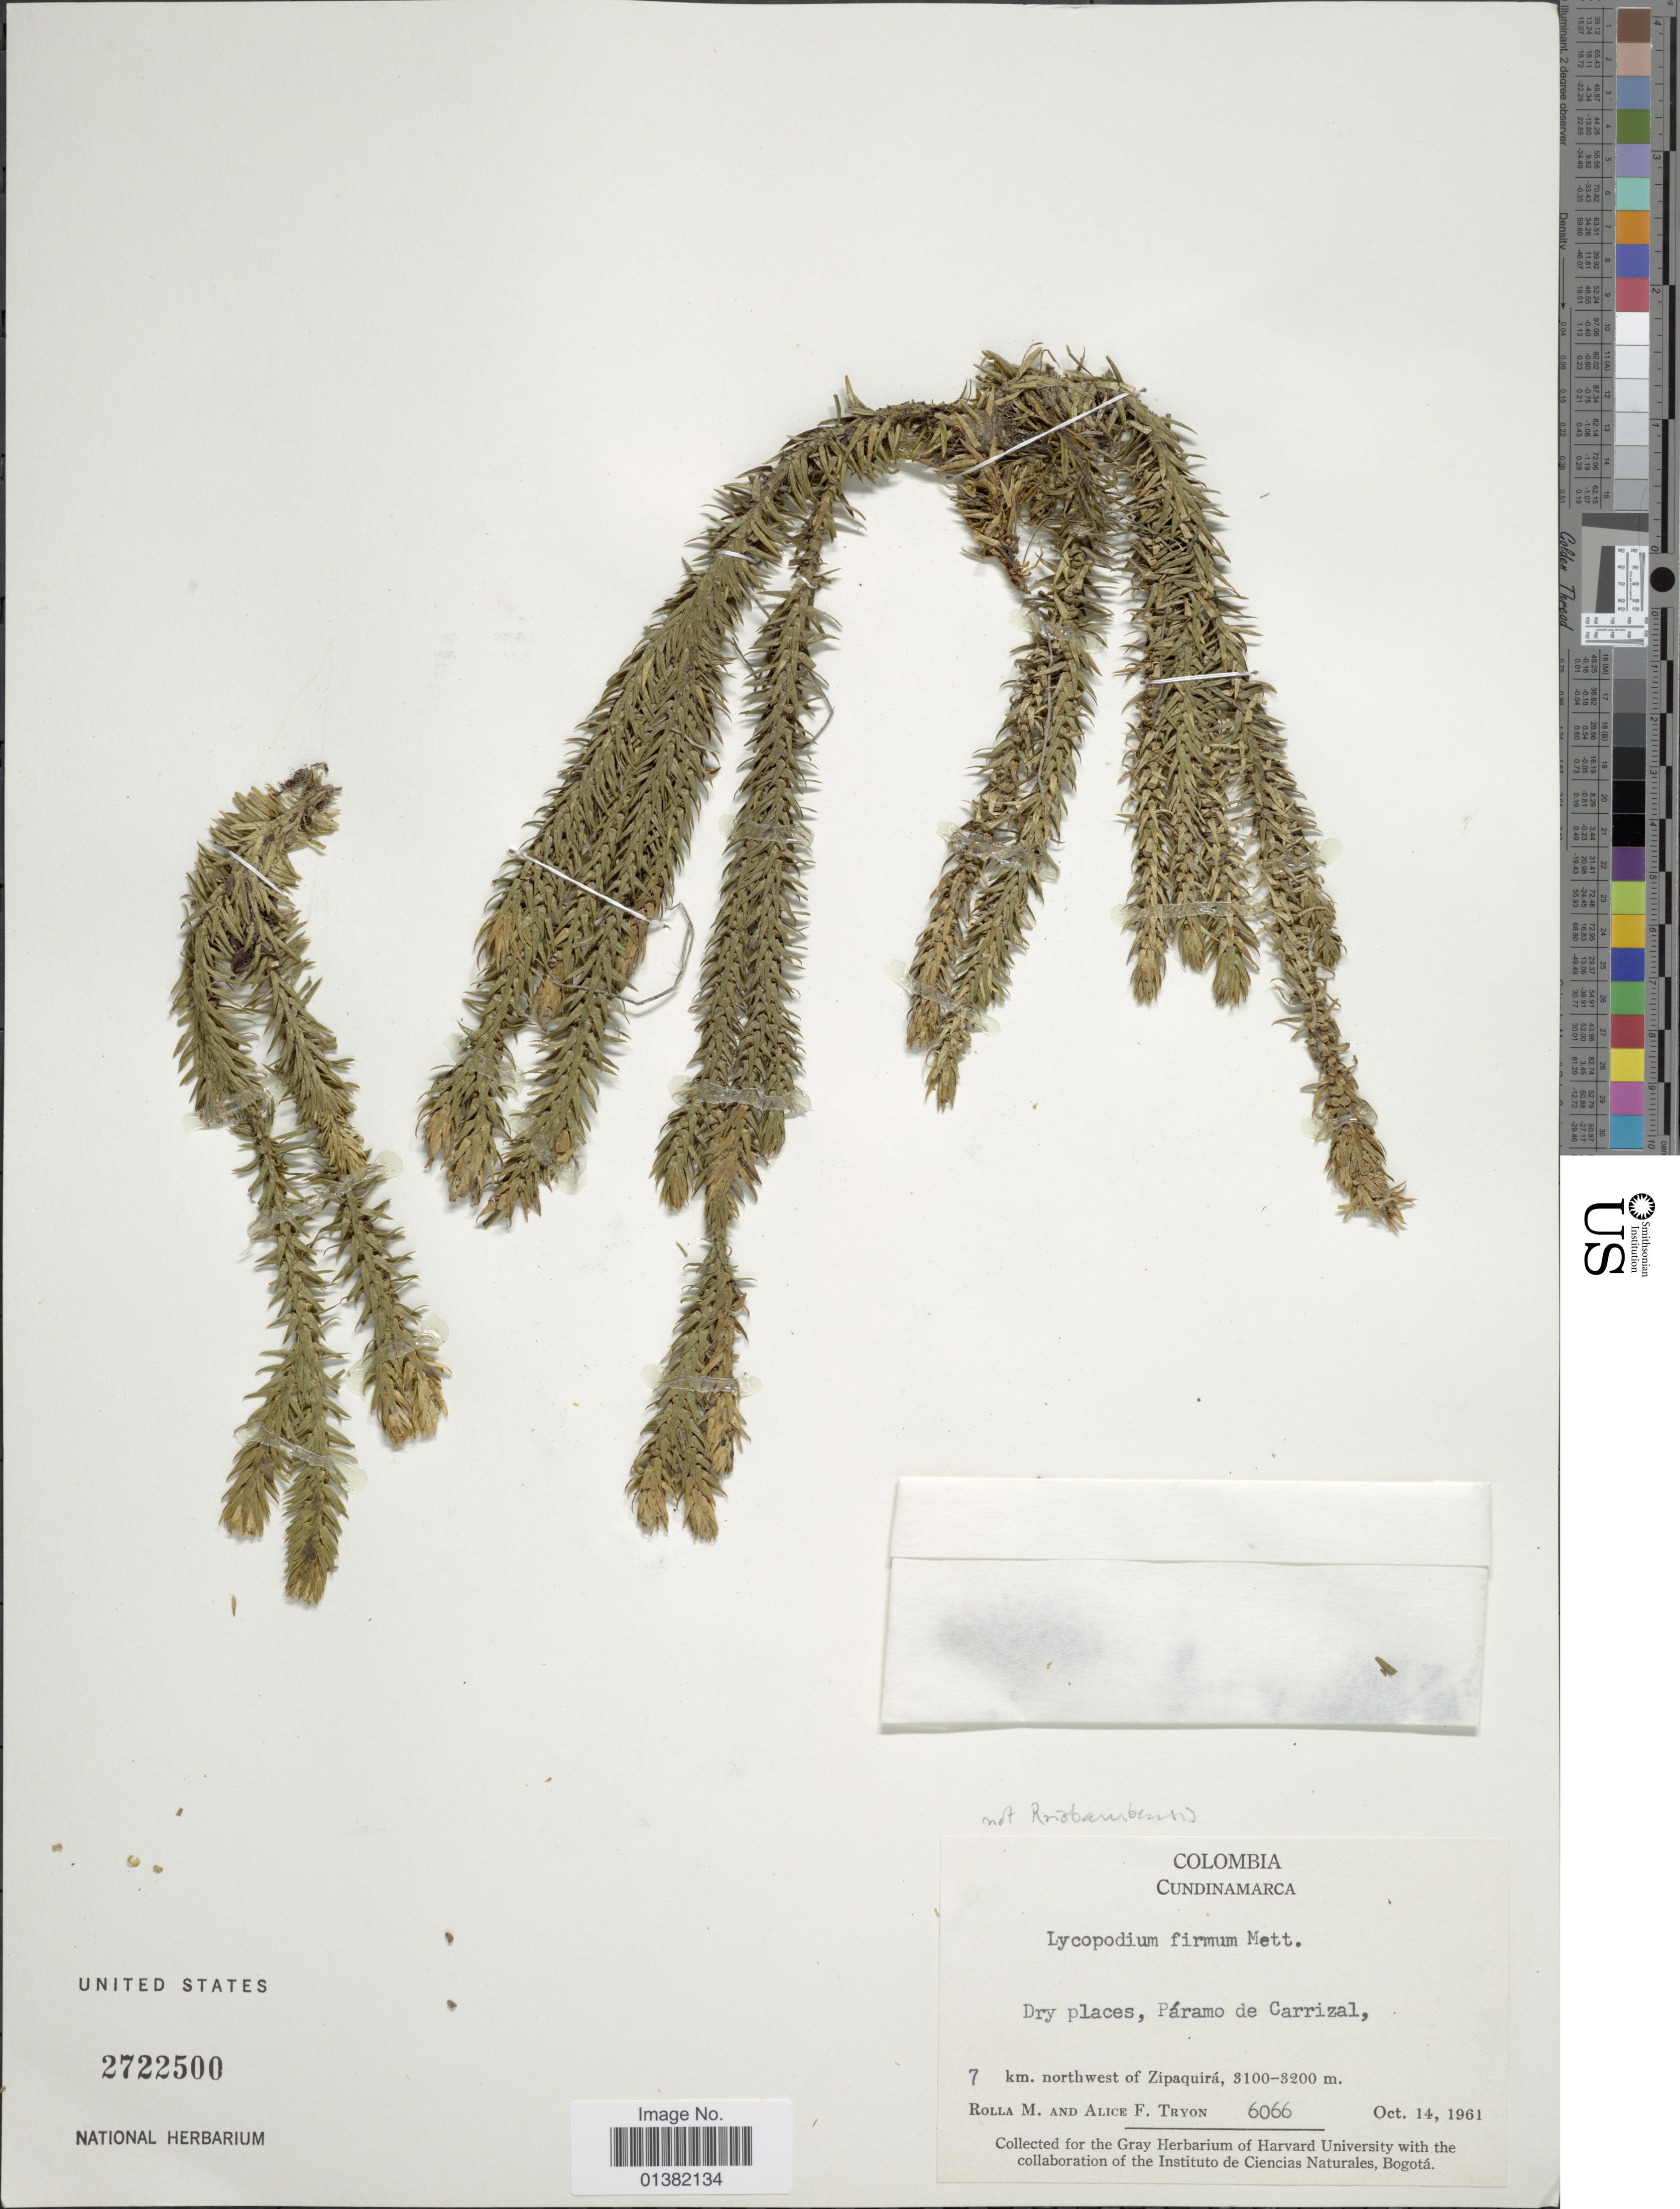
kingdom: Plantae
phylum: Tracheophyta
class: Lycopodiopsida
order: Lycopodiales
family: Lycopodiaceae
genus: Phlegmariurus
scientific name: Phlegmariurus firmus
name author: (Mett.) B. Øllg.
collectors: R. M. Tryon & A. F. Tryon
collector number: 6066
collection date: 1961-10-14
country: Colombia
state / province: Cundinamarca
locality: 7 km. northwest of Zipaquirá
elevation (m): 3100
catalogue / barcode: US 2722500